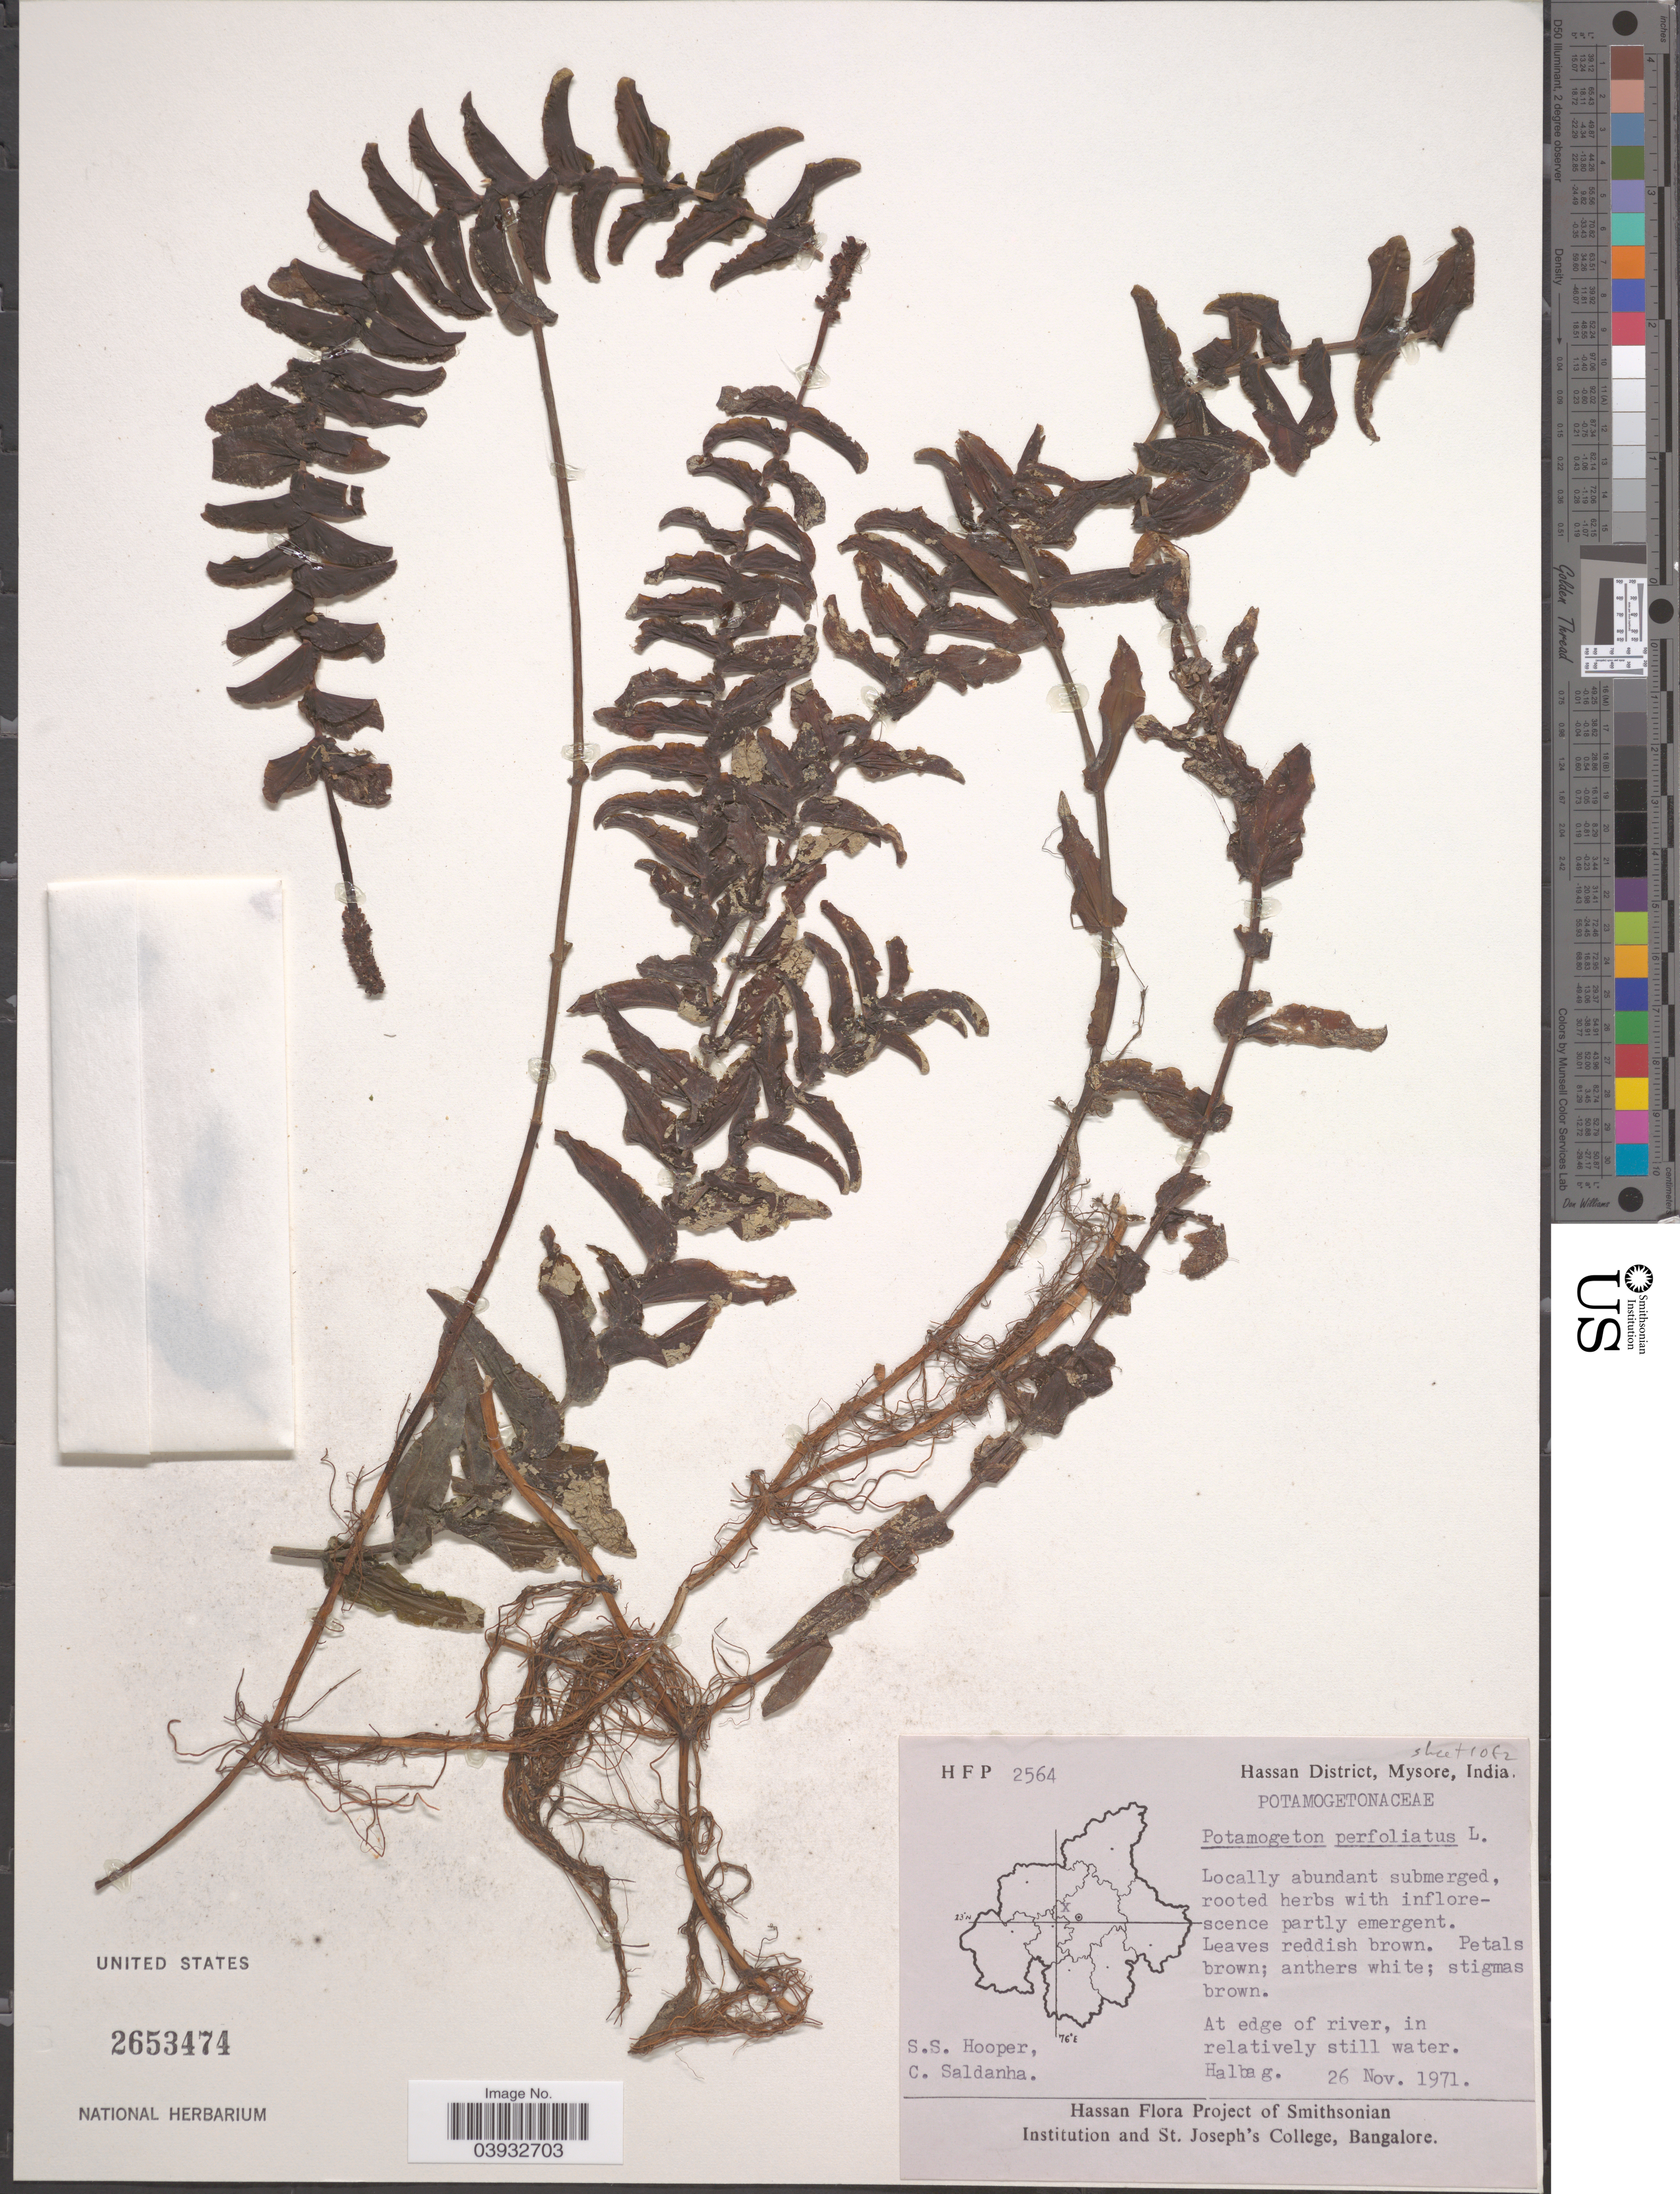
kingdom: Plantae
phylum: Tracheophyta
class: Liliopsida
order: Alismatales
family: Potamogetonaceae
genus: Potamogeton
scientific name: Potamogeton perfoliatus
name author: L.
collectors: S. S. Hooper & C. Saldanha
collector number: HFP 2564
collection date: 1971-11-26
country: India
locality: Hassan District, Mysore. At edge of river, in relatively still water. Halbag.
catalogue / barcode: US 2653474